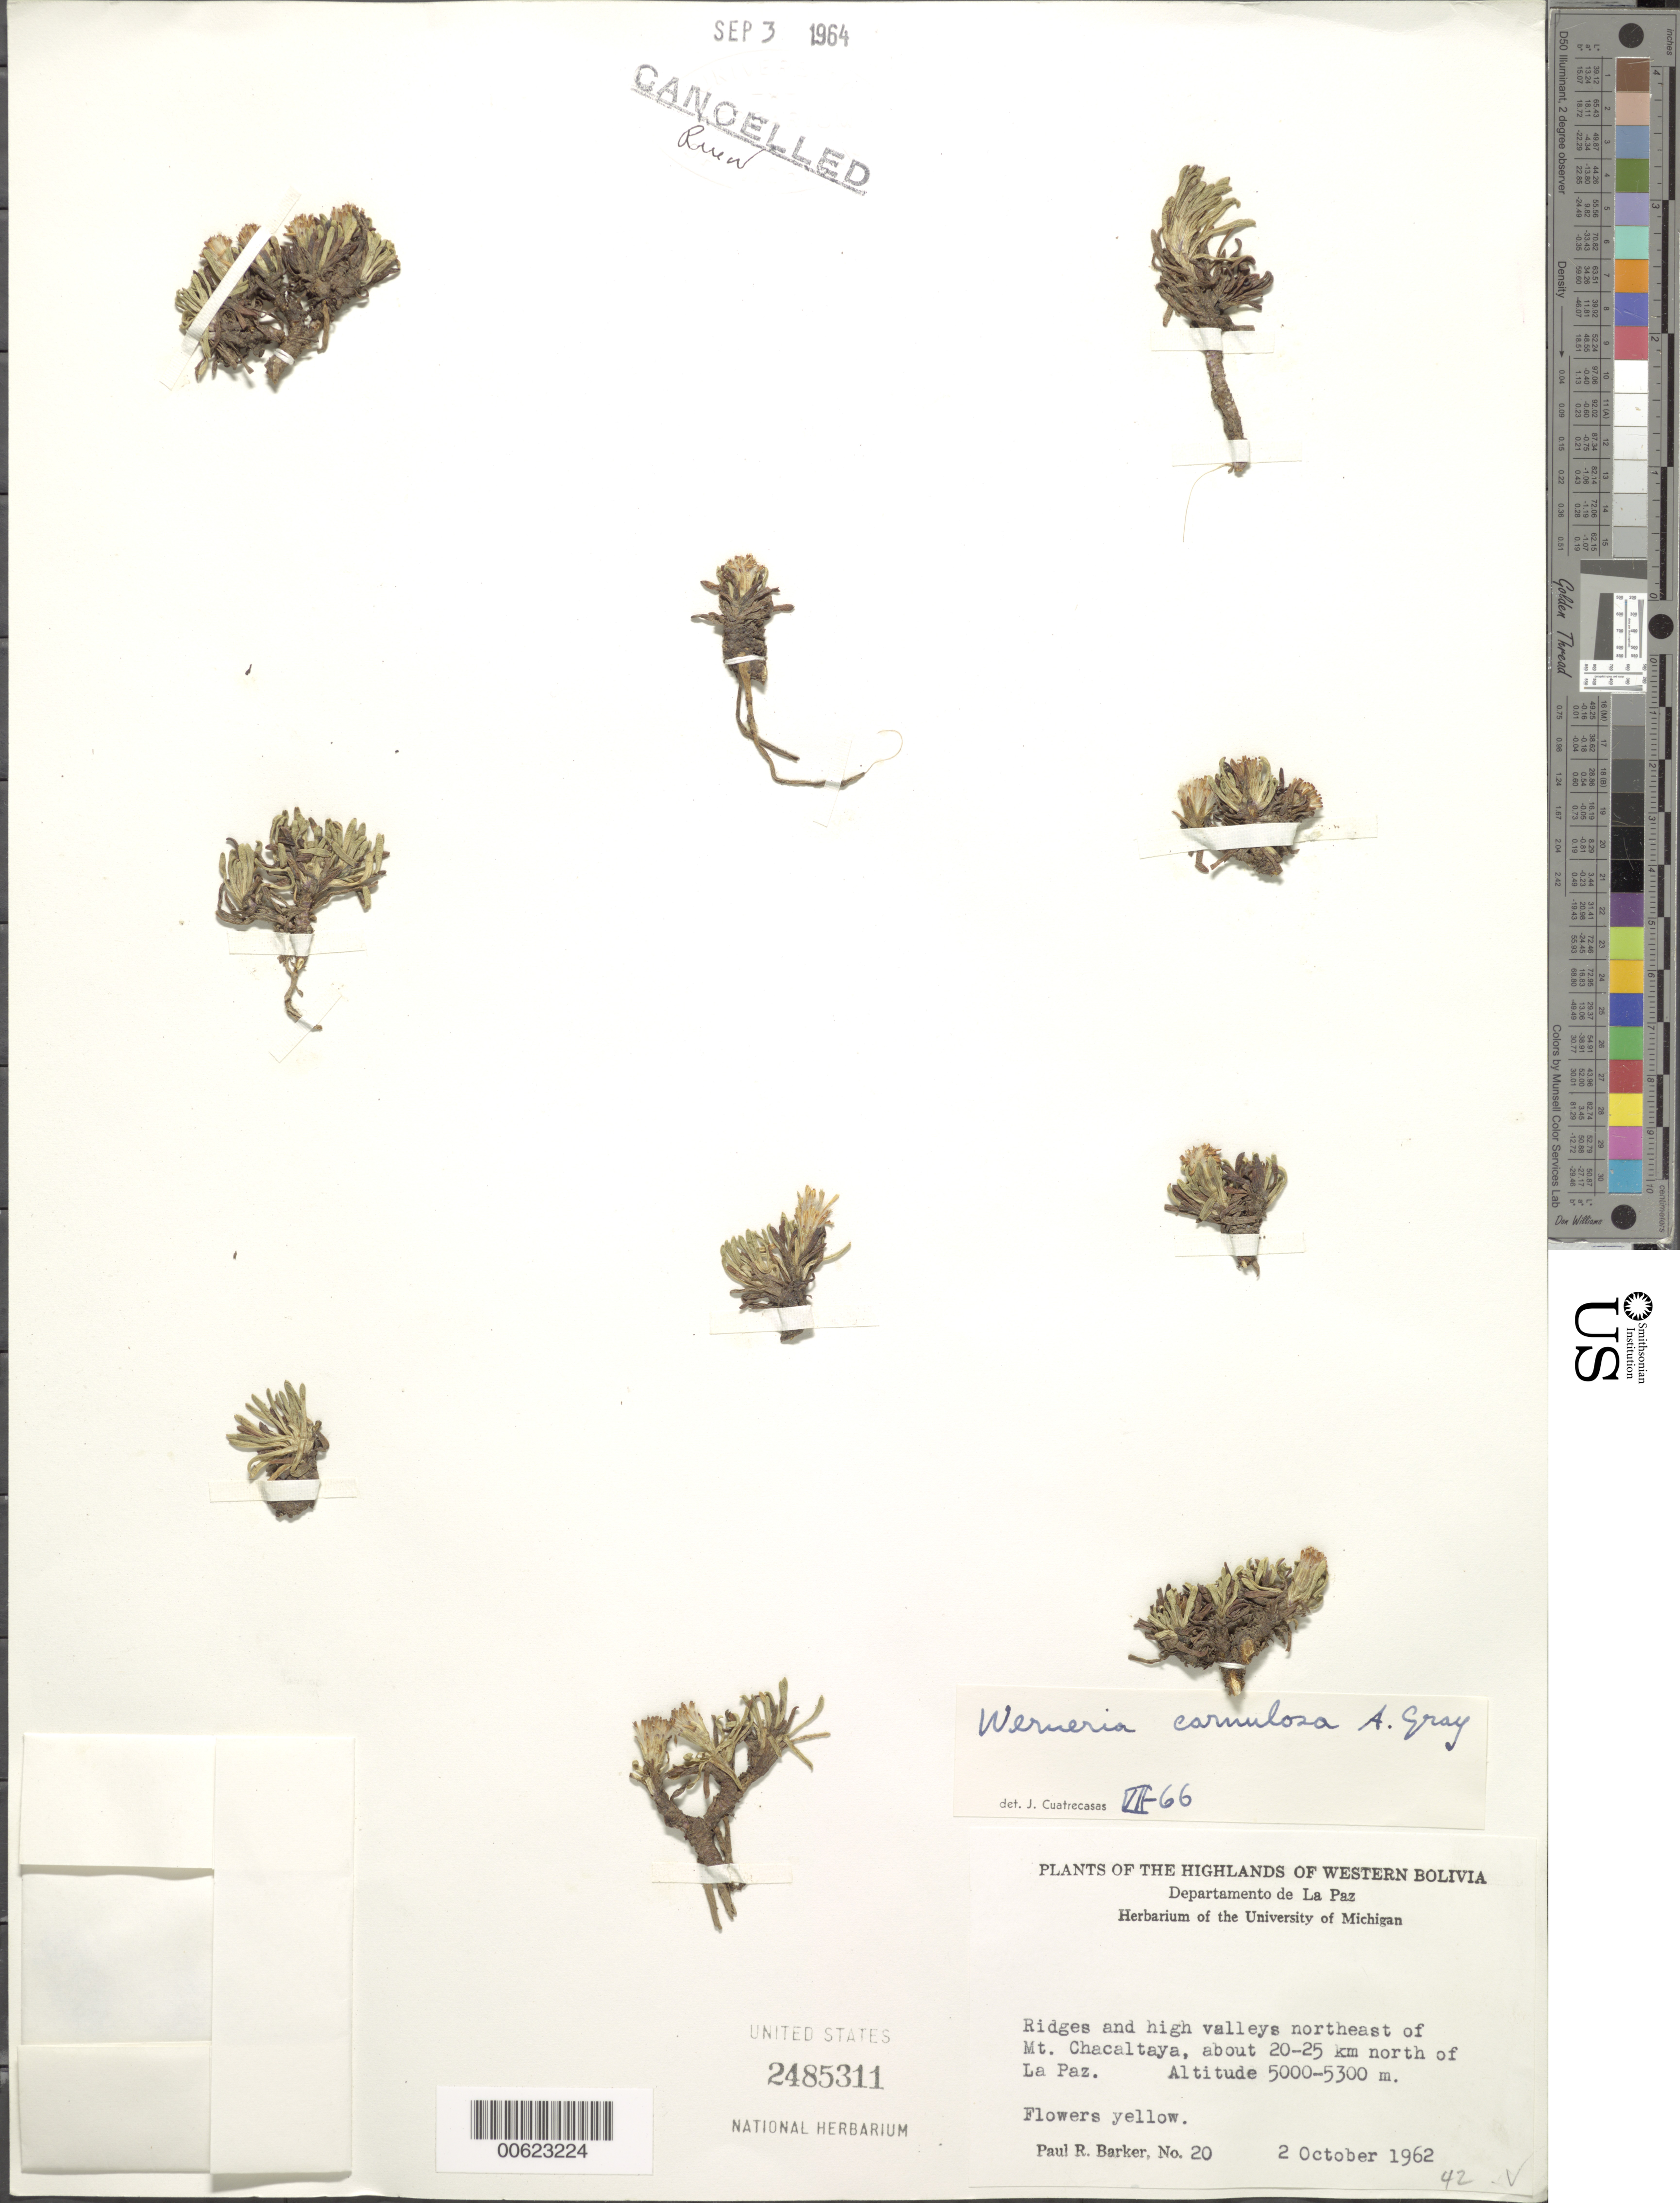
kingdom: Plantae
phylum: Tracheophyta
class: Magnoliopsida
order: Asterales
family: Asteraceae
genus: Werneria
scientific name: Werneria carnulosa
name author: A. Gray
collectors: P. R. Barker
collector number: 20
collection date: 1962-10-02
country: Bolivia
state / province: La Paz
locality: La Paz, 20-25km N of, on ridges and high valleys NE of Mt. Chacaltaya.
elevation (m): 5000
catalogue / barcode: US 2485311